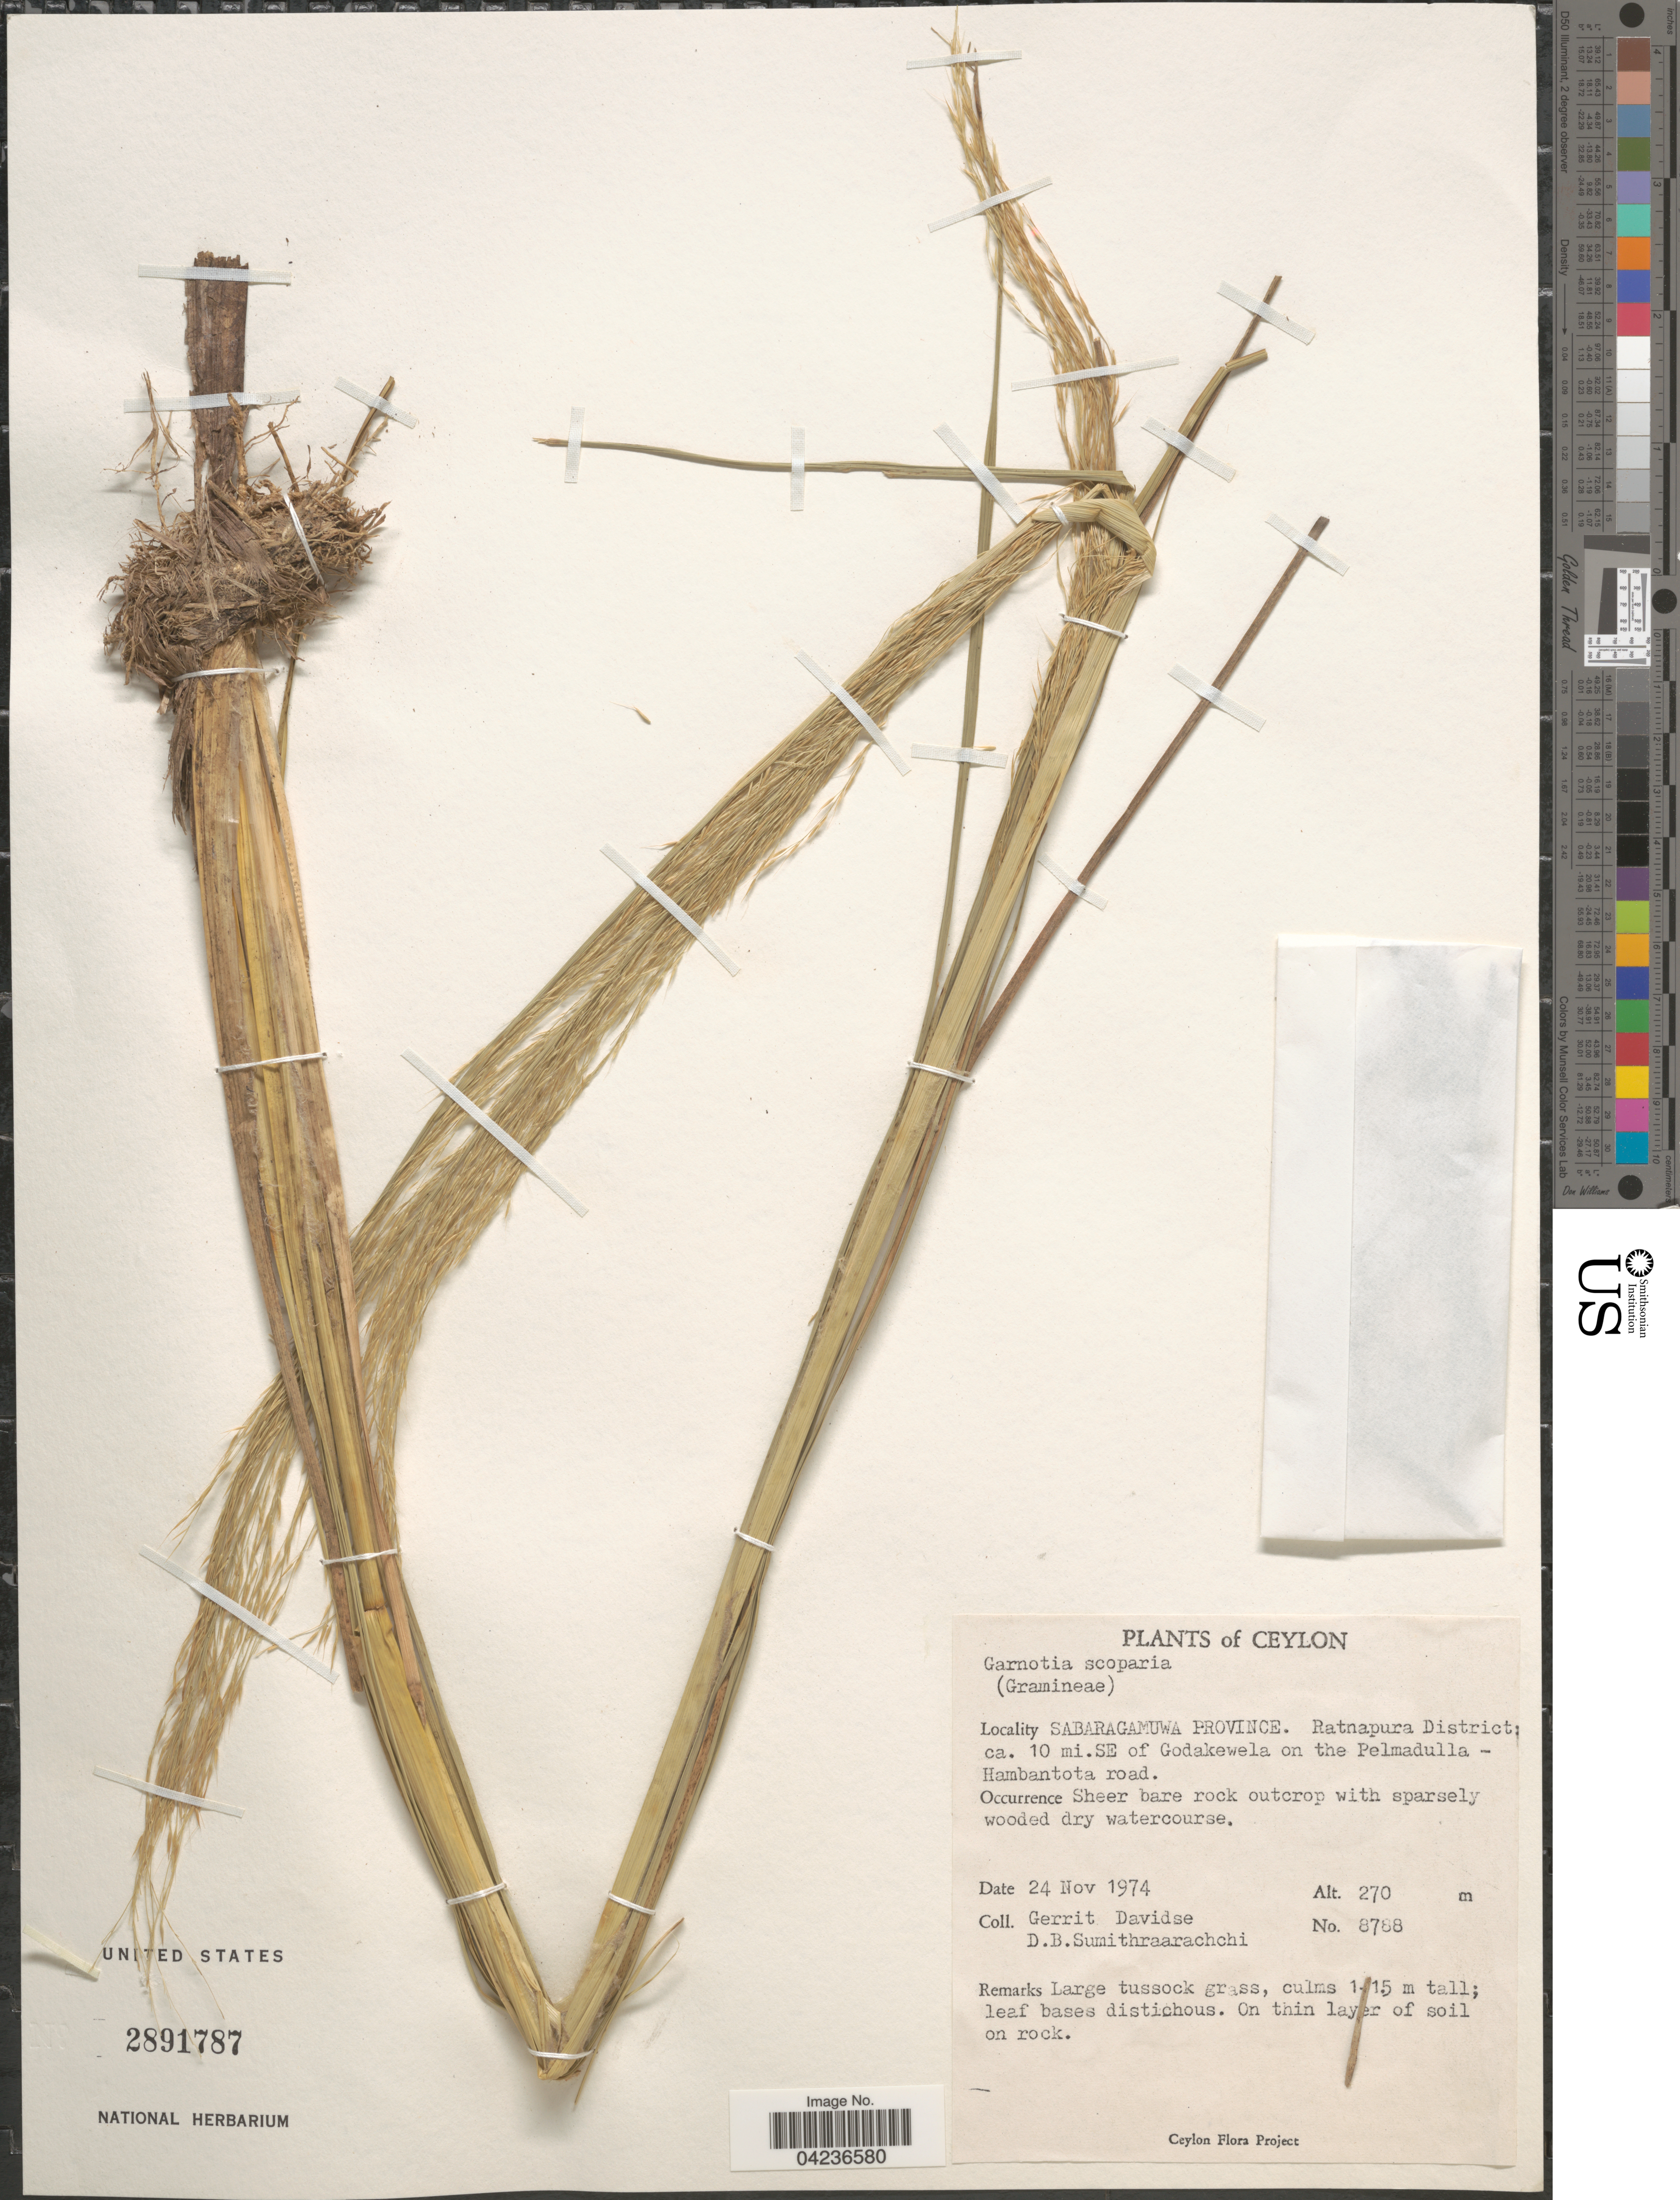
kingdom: Plantae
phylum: Tracheophyta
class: Liliopsida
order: Poales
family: Poaceae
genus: Garnotia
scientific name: Garnotia scoparia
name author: Thwaites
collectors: G. Davidse & D. B. Sumithraarachchi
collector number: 8788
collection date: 1974-11-24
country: Sri Lanka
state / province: Sabaragamuwa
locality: Ceylon. Ratnapura District: ca. 10 mi. SE of Godakewela on the Pelmadulla - Hambantota road.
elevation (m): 270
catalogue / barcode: US 2891787